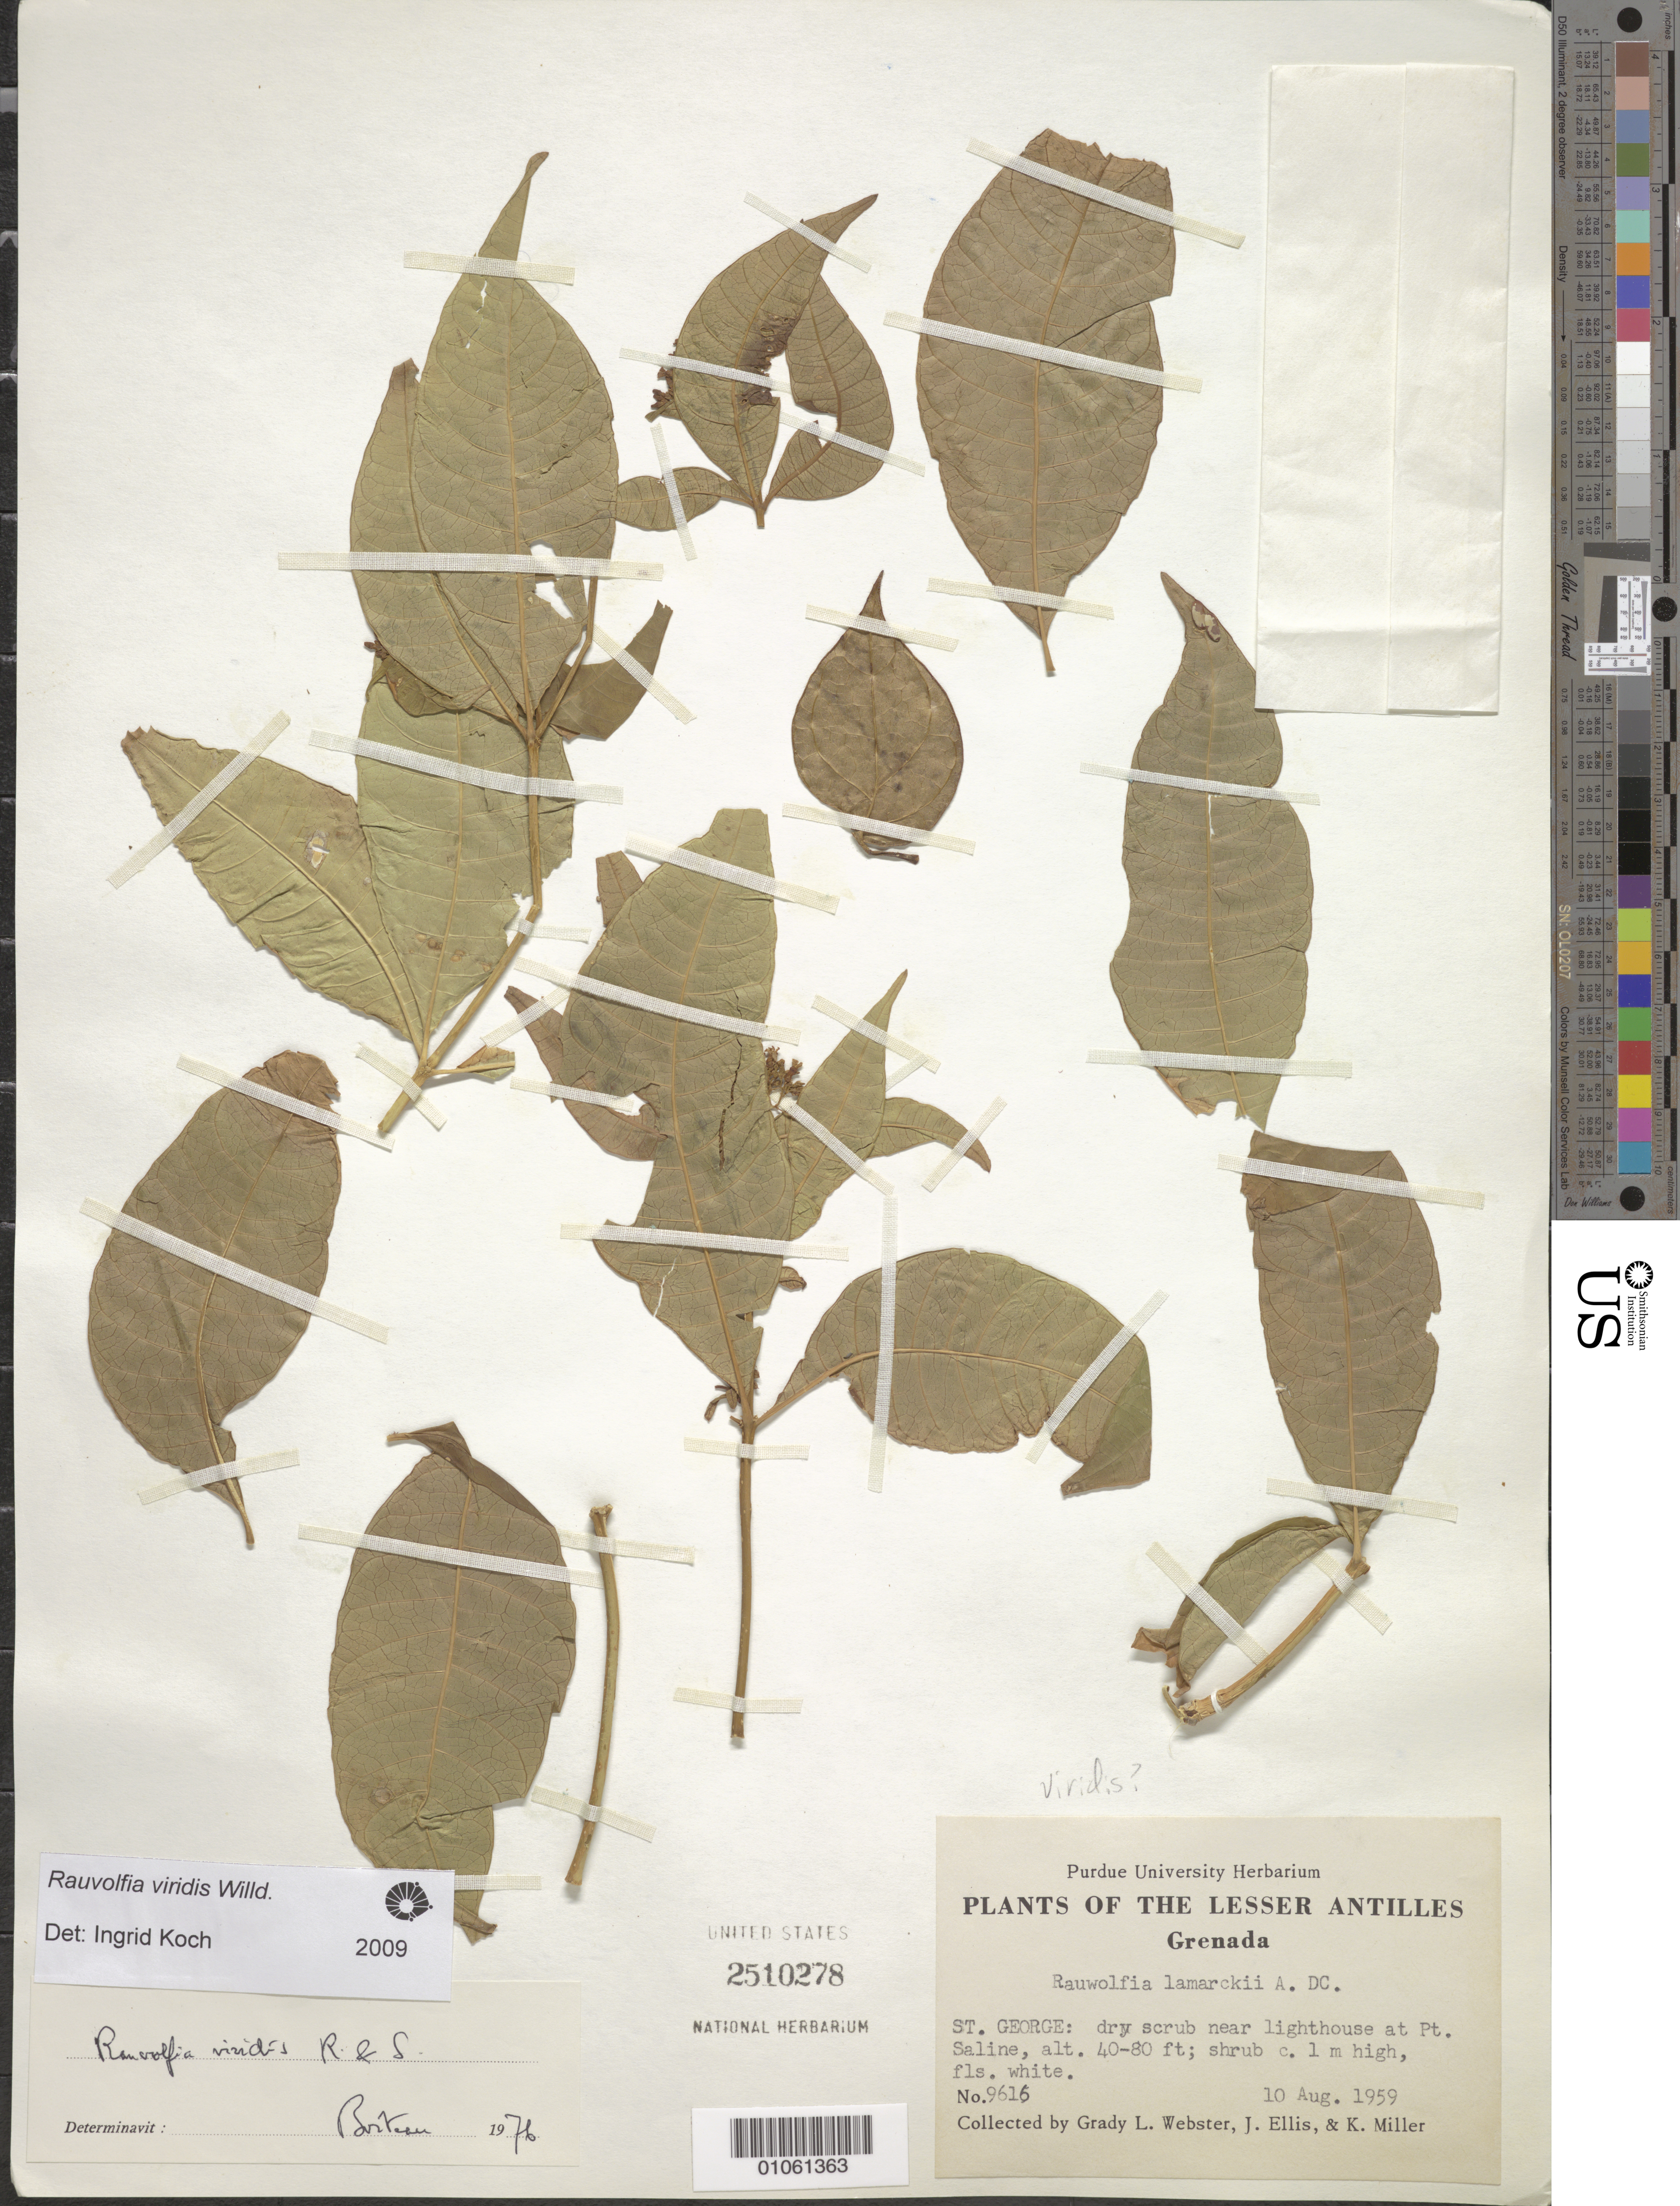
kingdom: Plantae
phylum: Tracheophyta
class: Magnoliopsida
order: Gentianales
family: Apocynaceae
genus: Rauvolfia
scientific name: Rauvolfia viridis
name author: Willd. ex Roem. & Schult.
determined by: Koch, I.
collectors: G. L. Webster, J. Ellis & K. Miller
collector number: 9616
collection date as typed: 10 Aug 1959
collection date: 1959-08-10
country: Grenada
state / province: Saint George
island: Grenada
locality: Pt. Saline, near lighthouse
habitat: Dry scrub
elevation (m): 12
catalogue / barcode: US 2510278